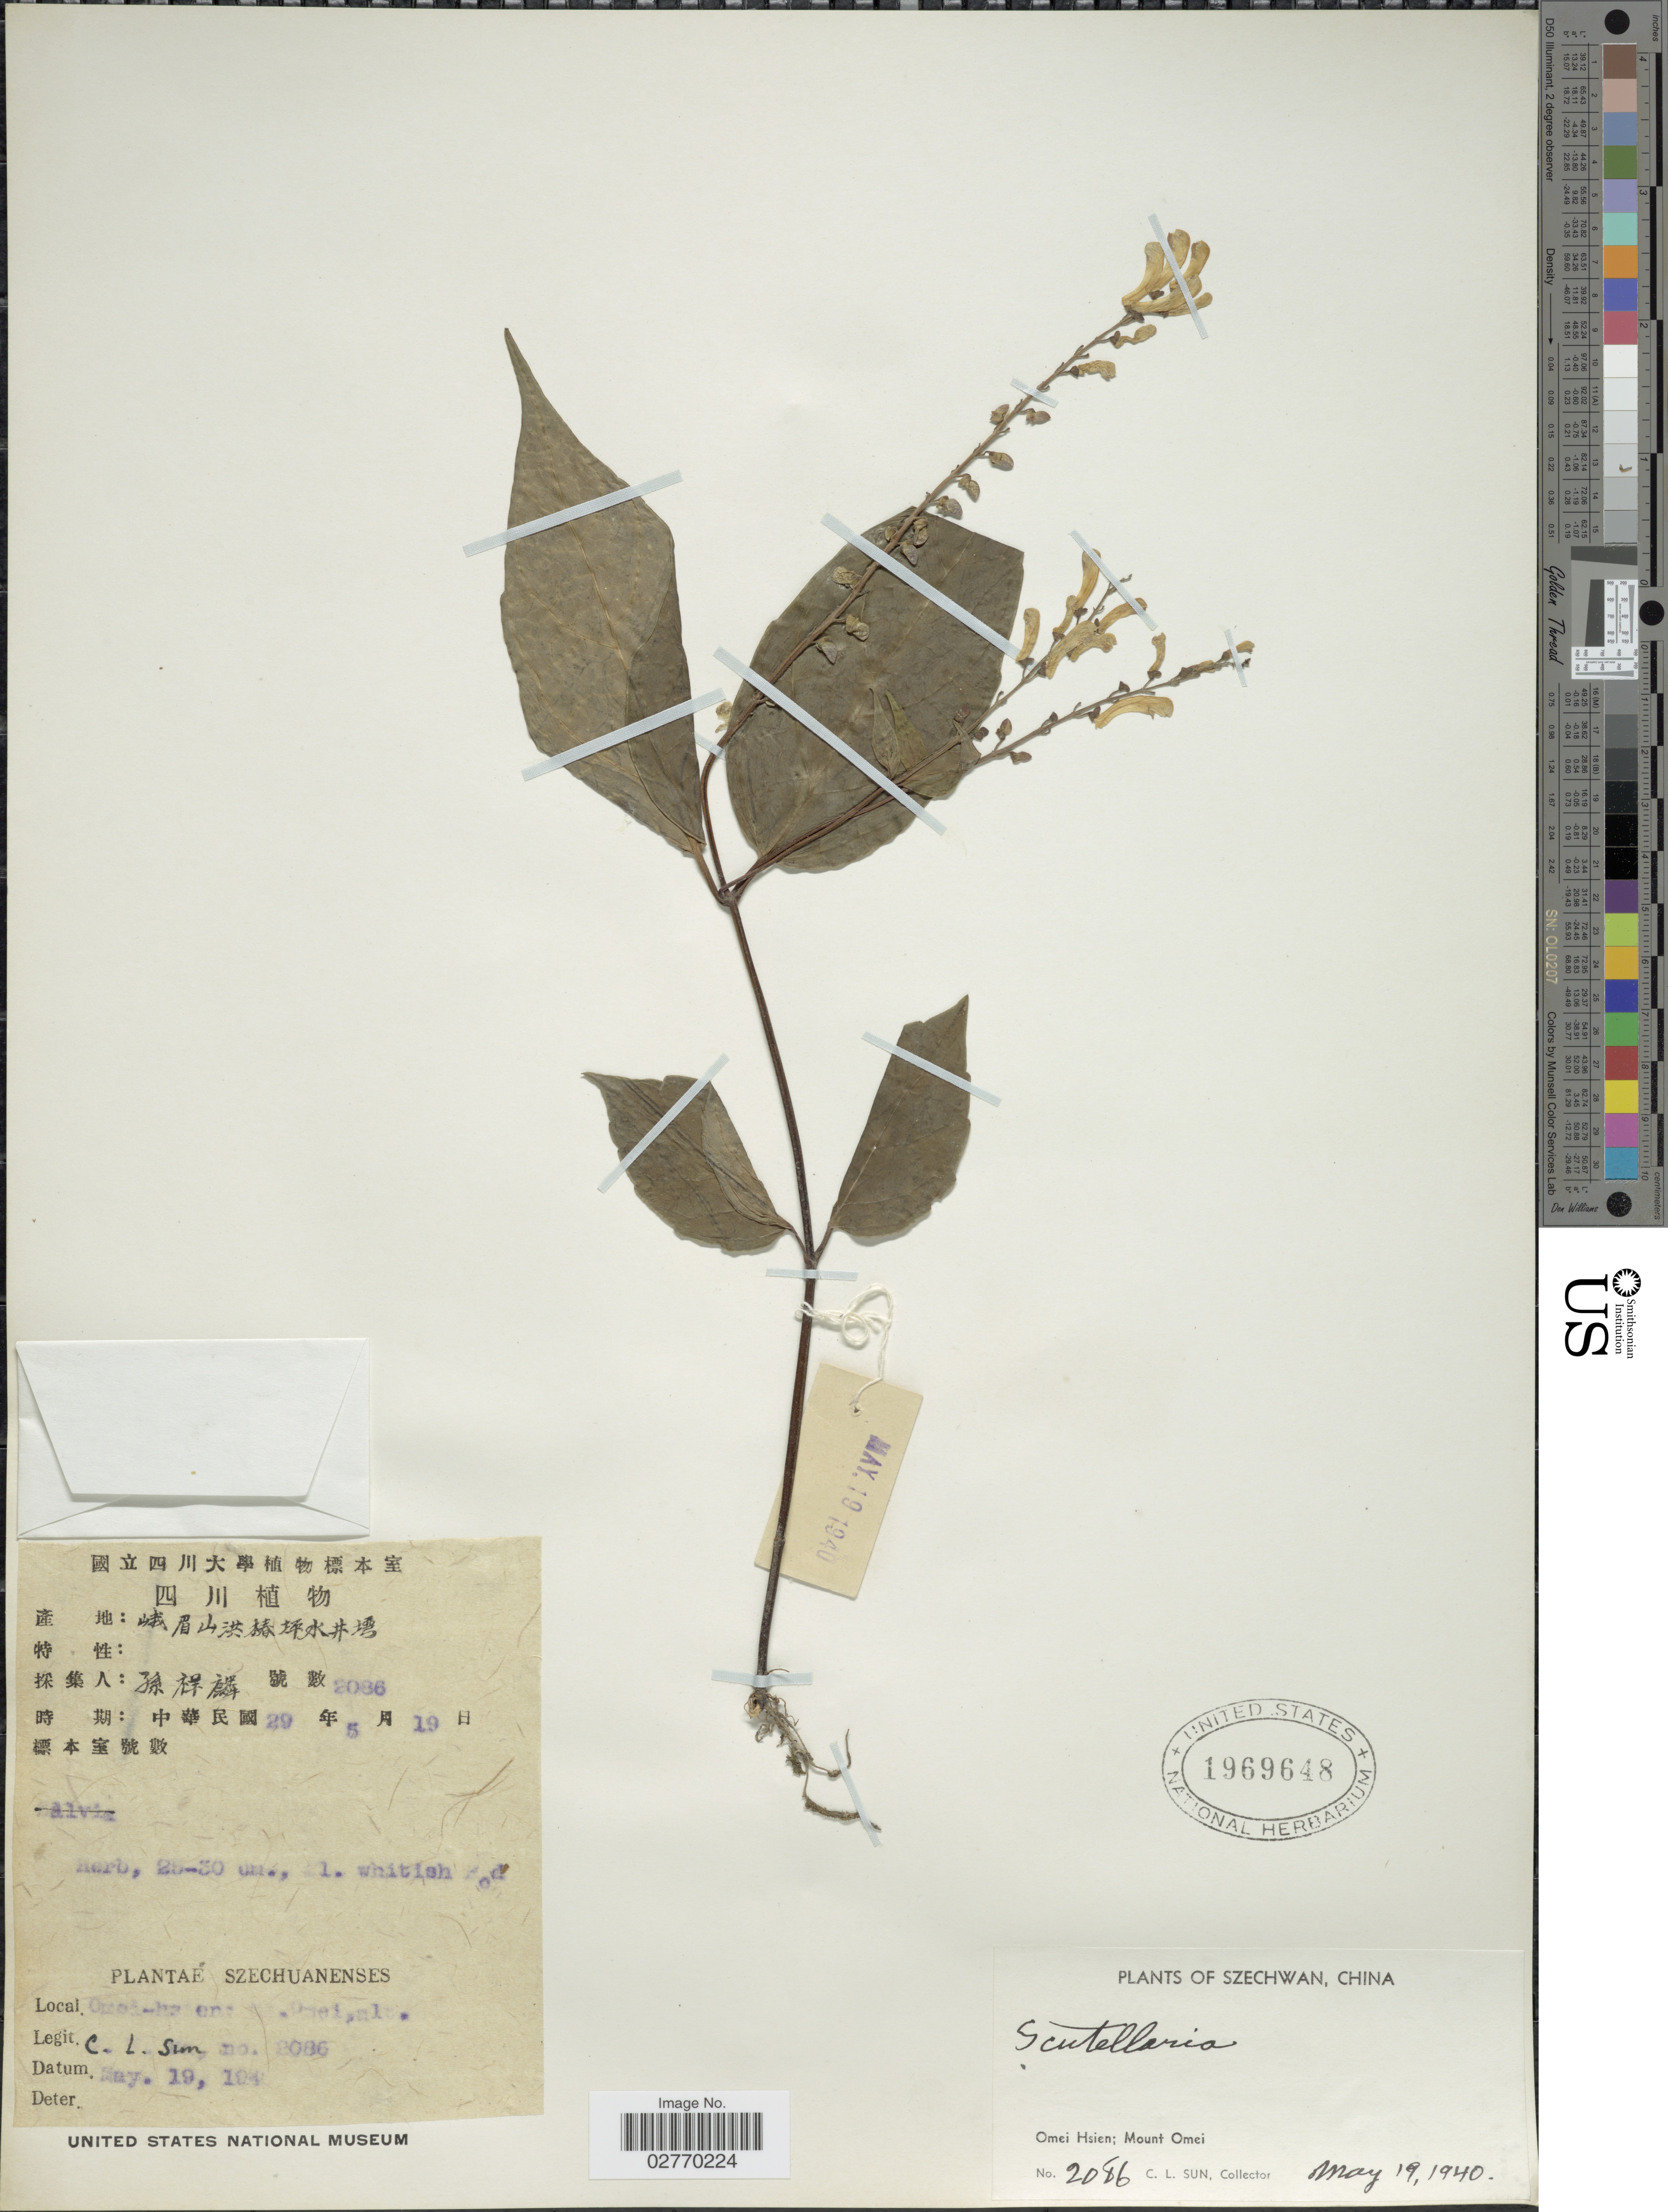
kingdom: Plantae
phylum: Tracheophyta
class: Magnoliopsida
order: Lamiales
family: Lamiaceae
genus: Scutellaria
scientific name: Scutellaria sp.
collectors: C. Sun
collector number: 2086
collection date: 1940-05-19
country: China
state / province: Sichuan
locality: Szechuanenses. Omei Hsien; Mount Omei.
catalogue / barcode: US 1969648